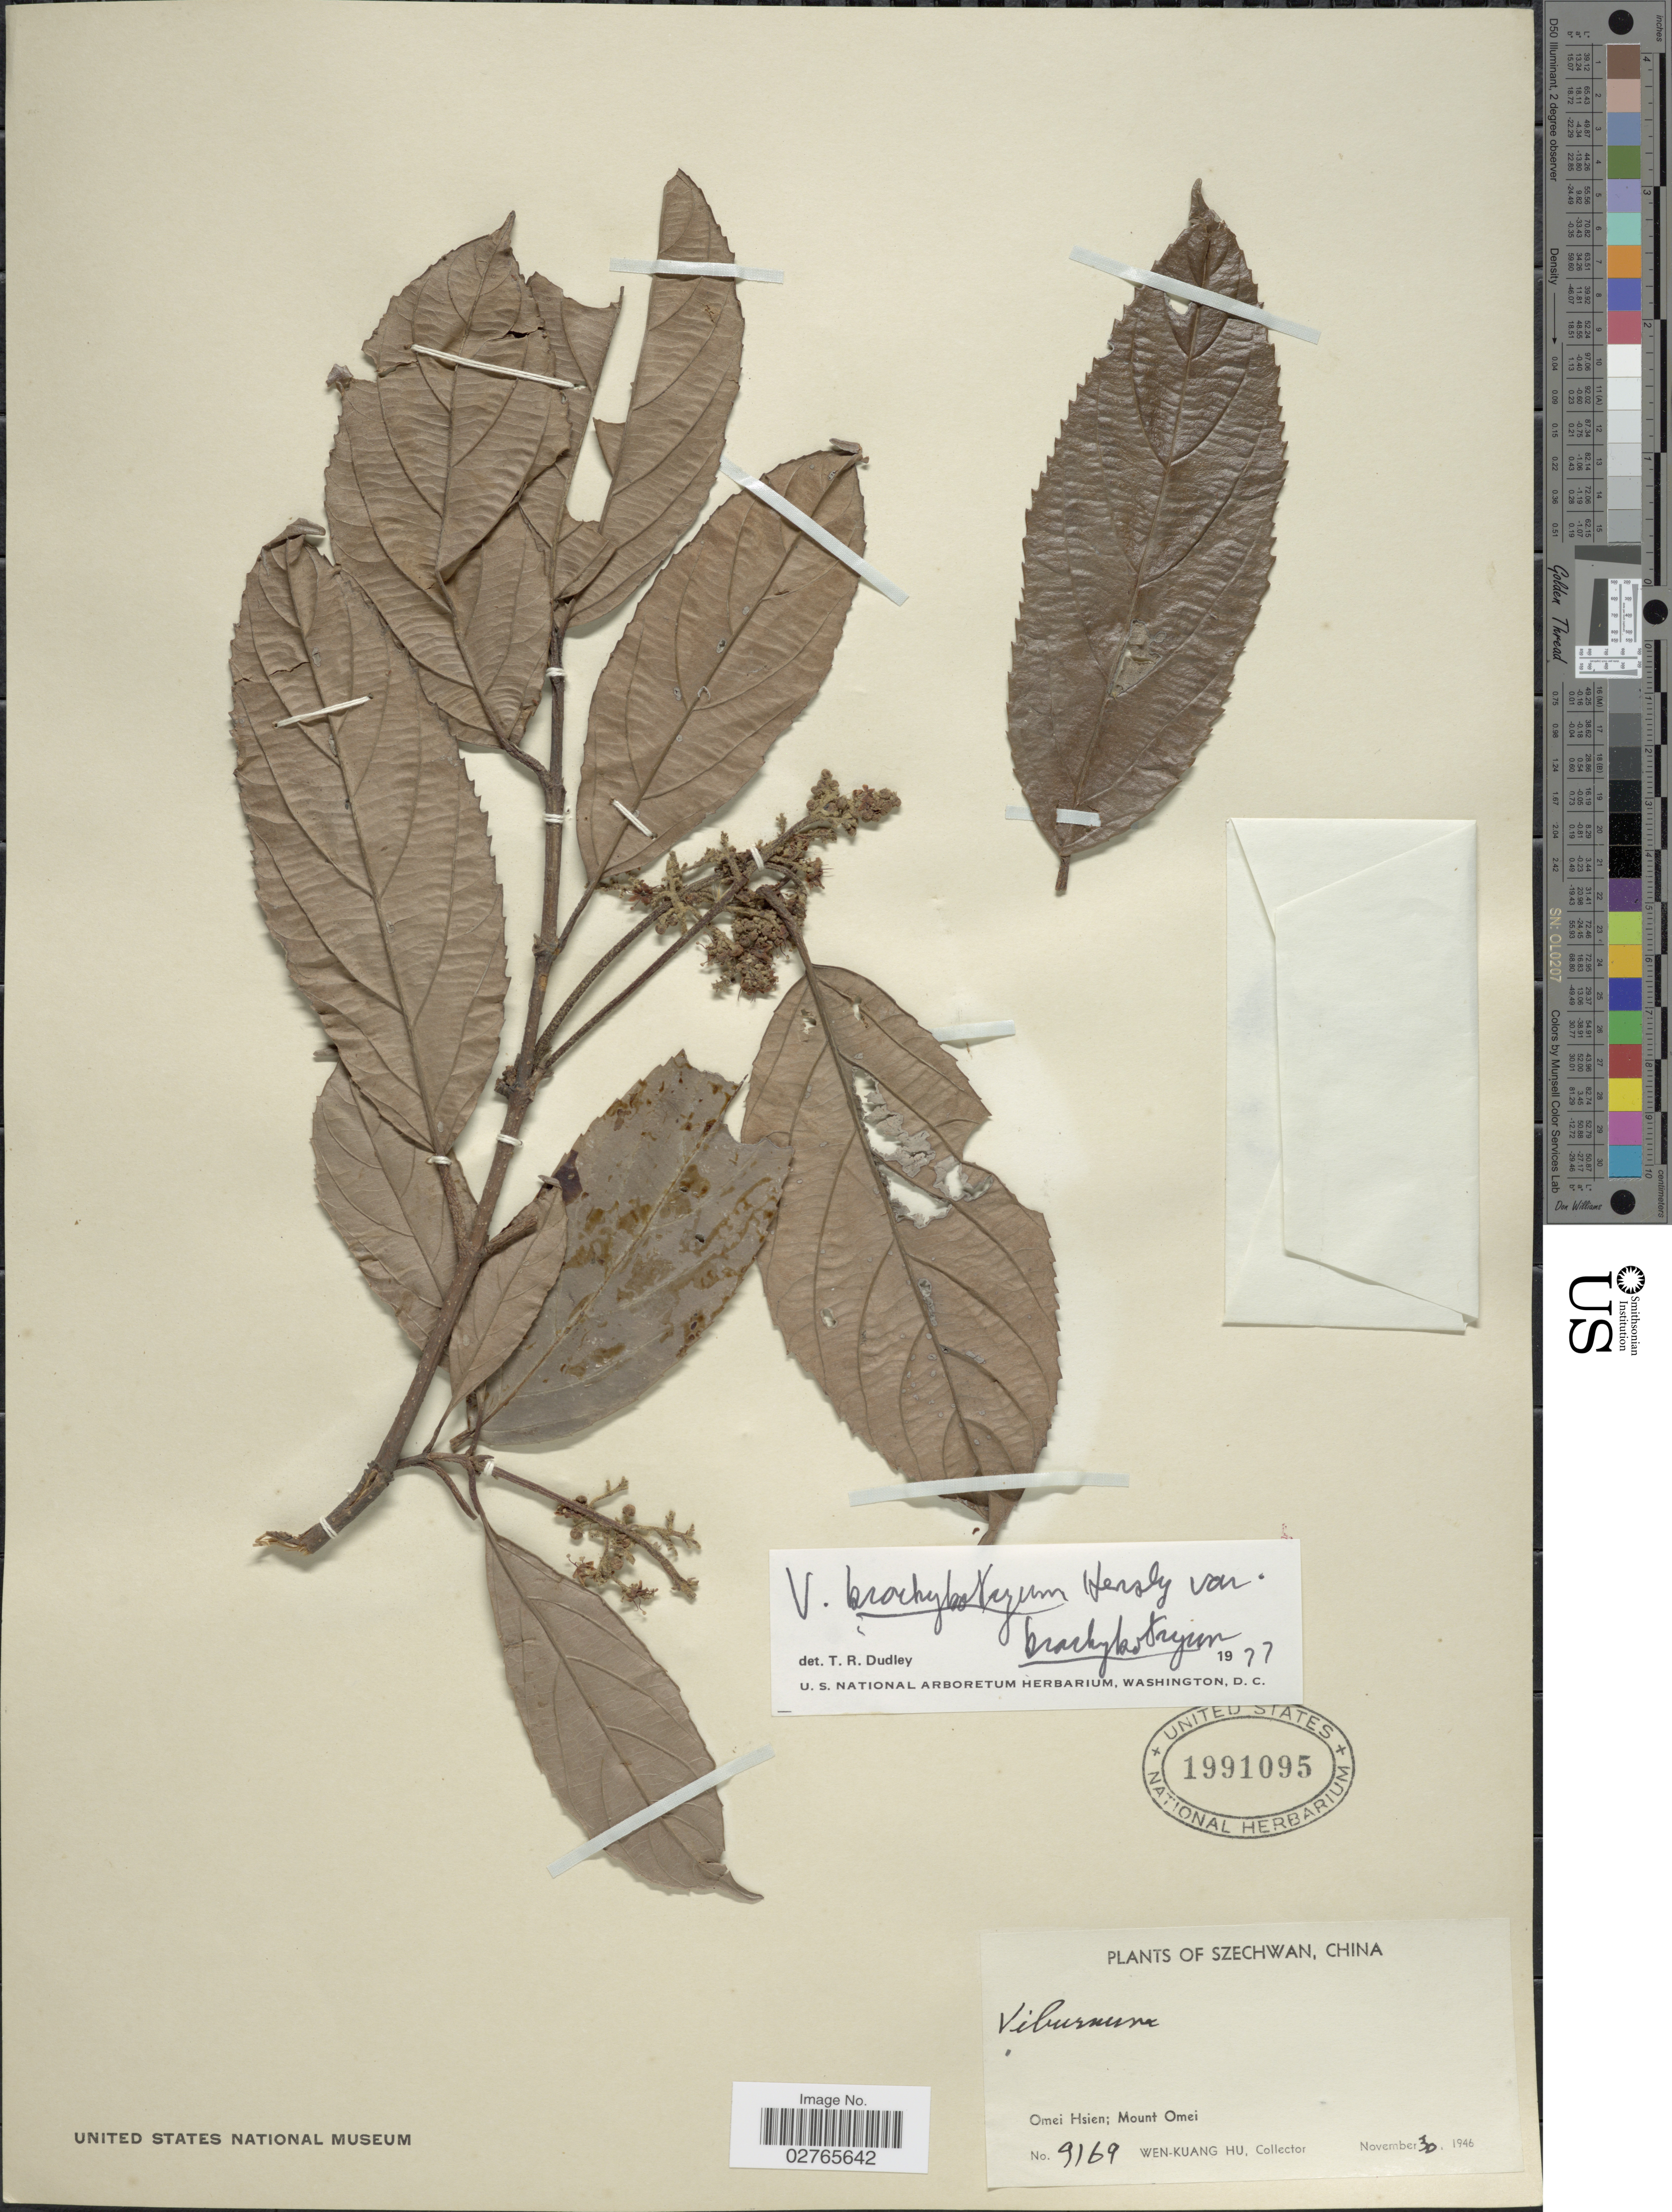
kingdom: Plantae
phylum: Tracheophyta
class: Magnoliopsida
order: Dipsacales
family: Viburnaceae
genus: Viburnum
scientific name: Viburnum brachybotryum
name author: Hemsl. in F.B. Forbes & Hemsl.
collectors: W. K. Hu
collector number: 9169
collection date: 1946-11-30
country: China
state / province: Sichuan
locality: Szechwan. Omei Hsien; Mount Omei.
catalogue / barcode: US 1991095